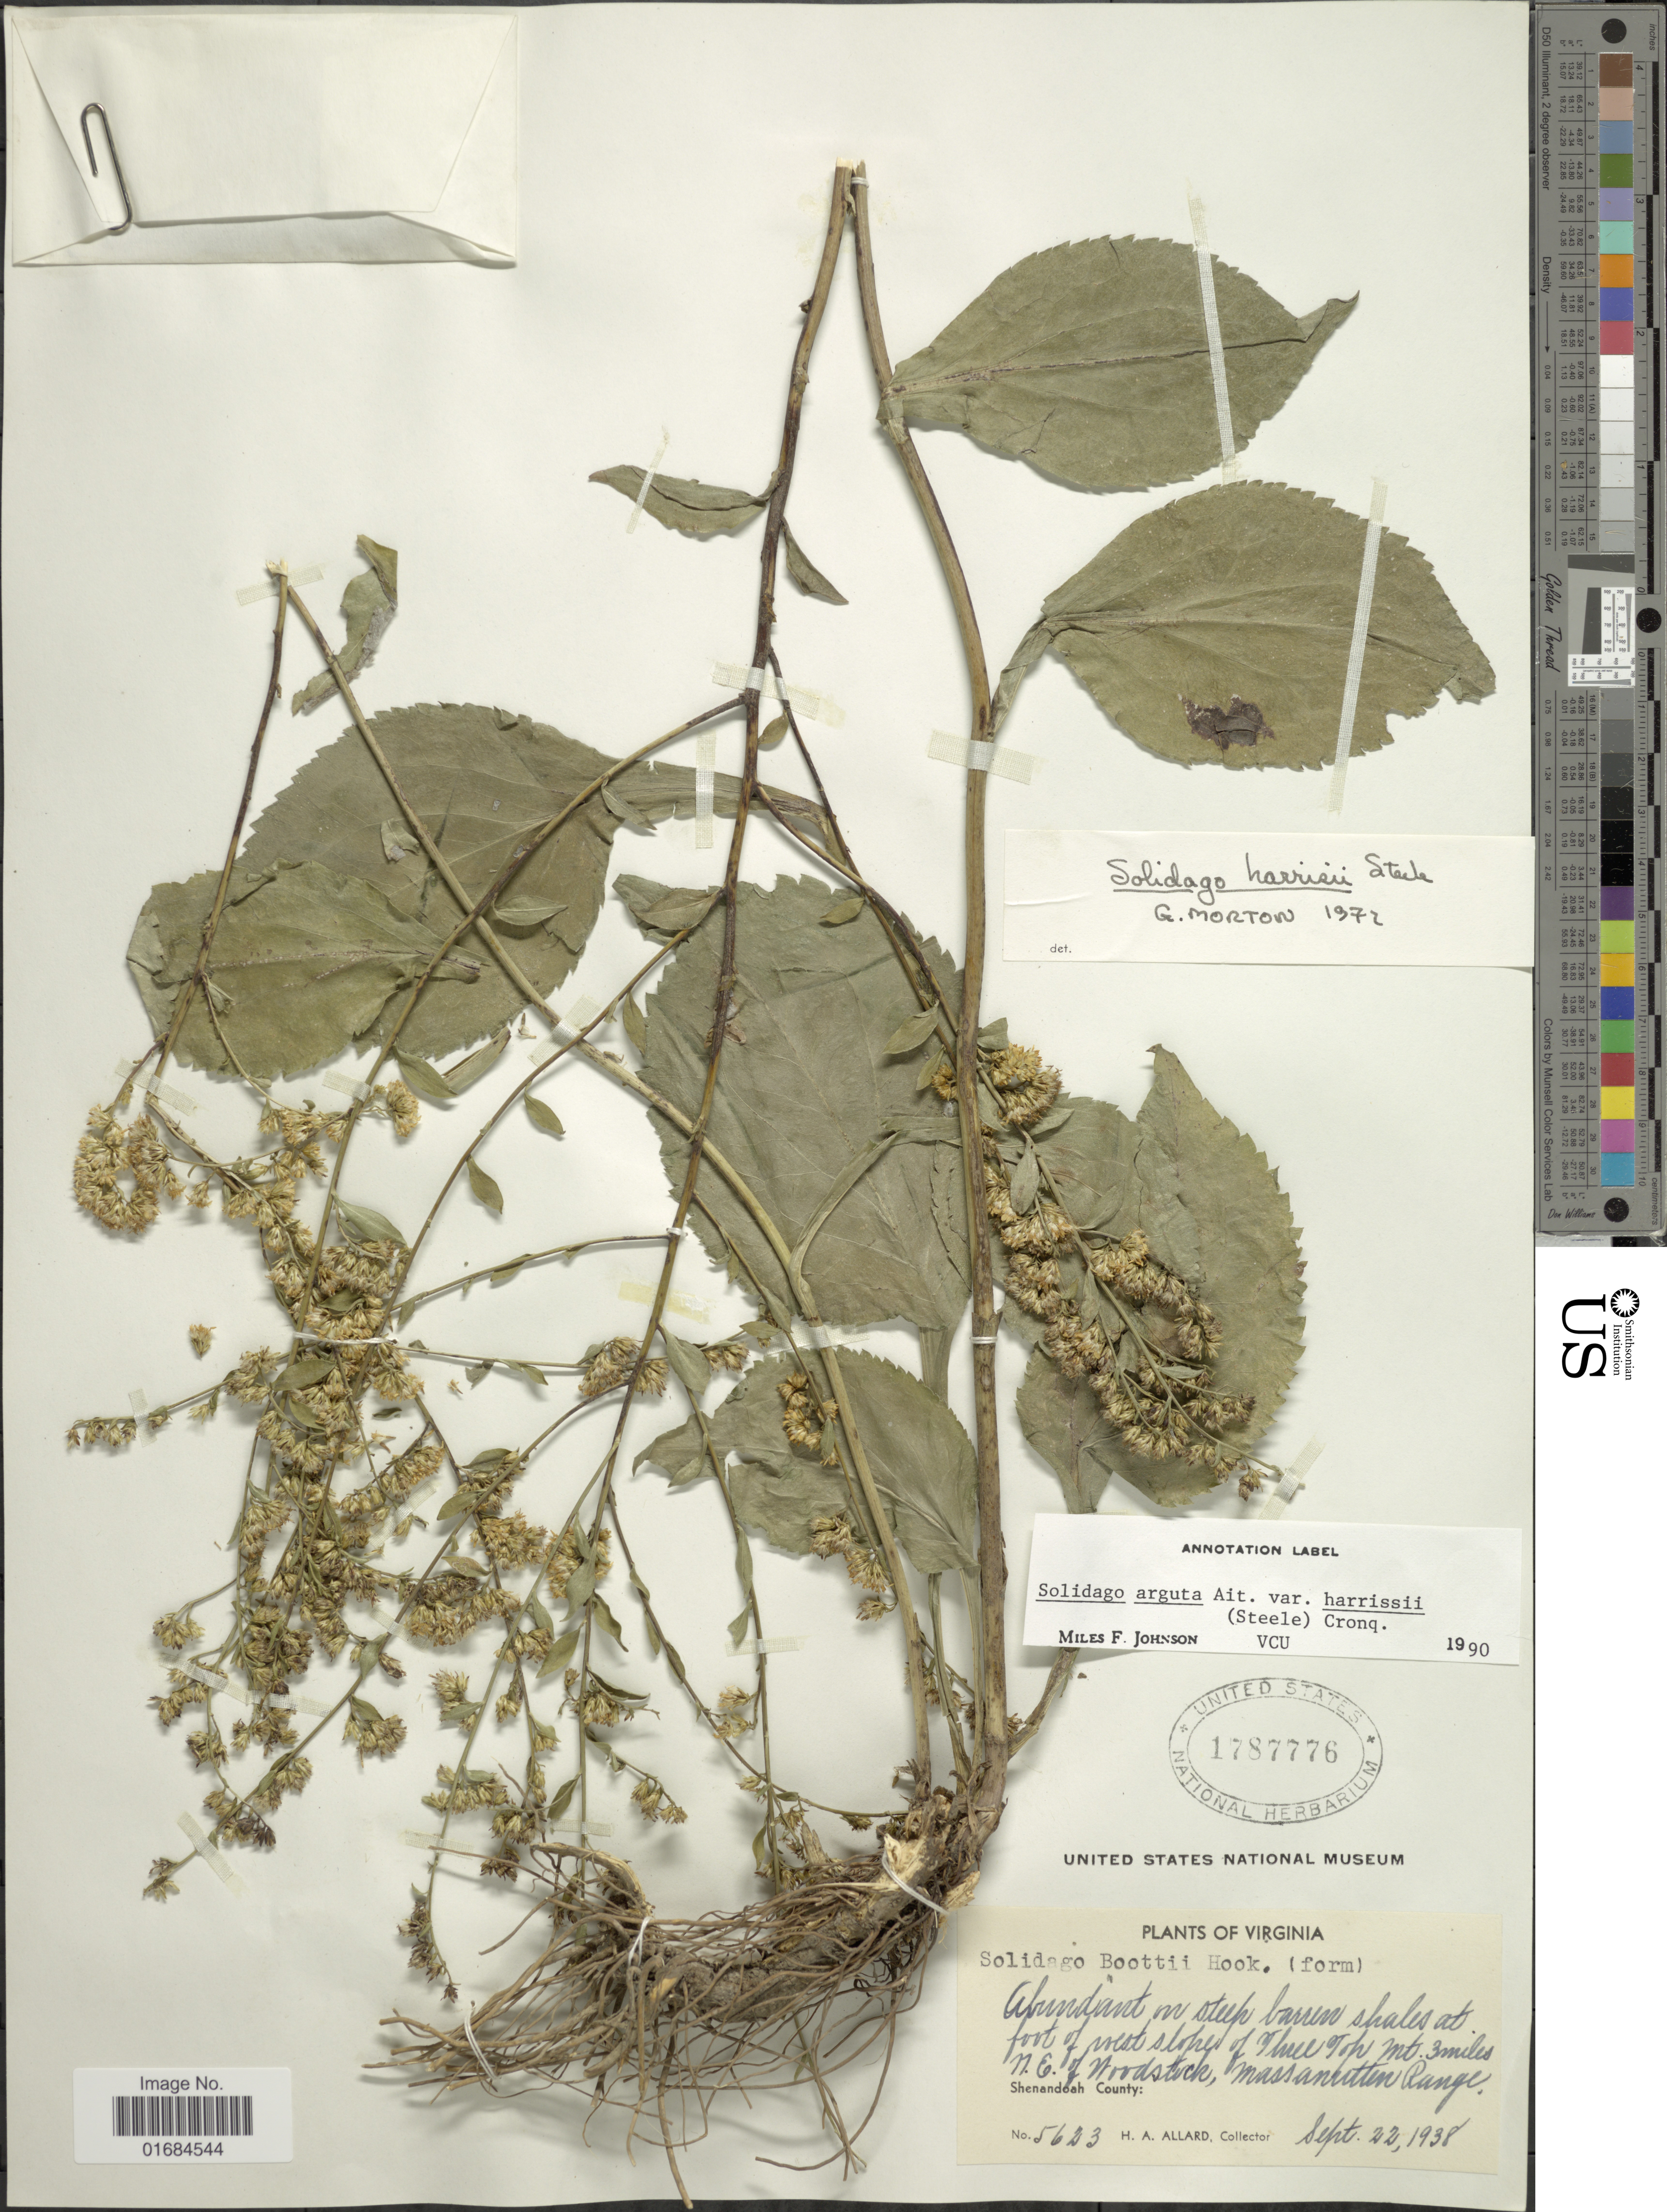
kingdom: Plantae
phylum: Tracheophyta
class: Magnoliopsida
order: Asterales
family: Asteraceae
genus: Solidago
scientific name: Solidago arguta var. harrisii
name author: (E.S. Steele) Cronq.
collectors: H. A. Allard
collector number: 5623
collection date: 1938-09-22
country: United States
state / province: Virginia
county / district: Shenandoah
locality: Abundant on steep barren shales at foot of west slope of Three Top Mt. 3 miles N. E. of Woodstock, Massanutten Range.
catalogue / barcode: US 1787776